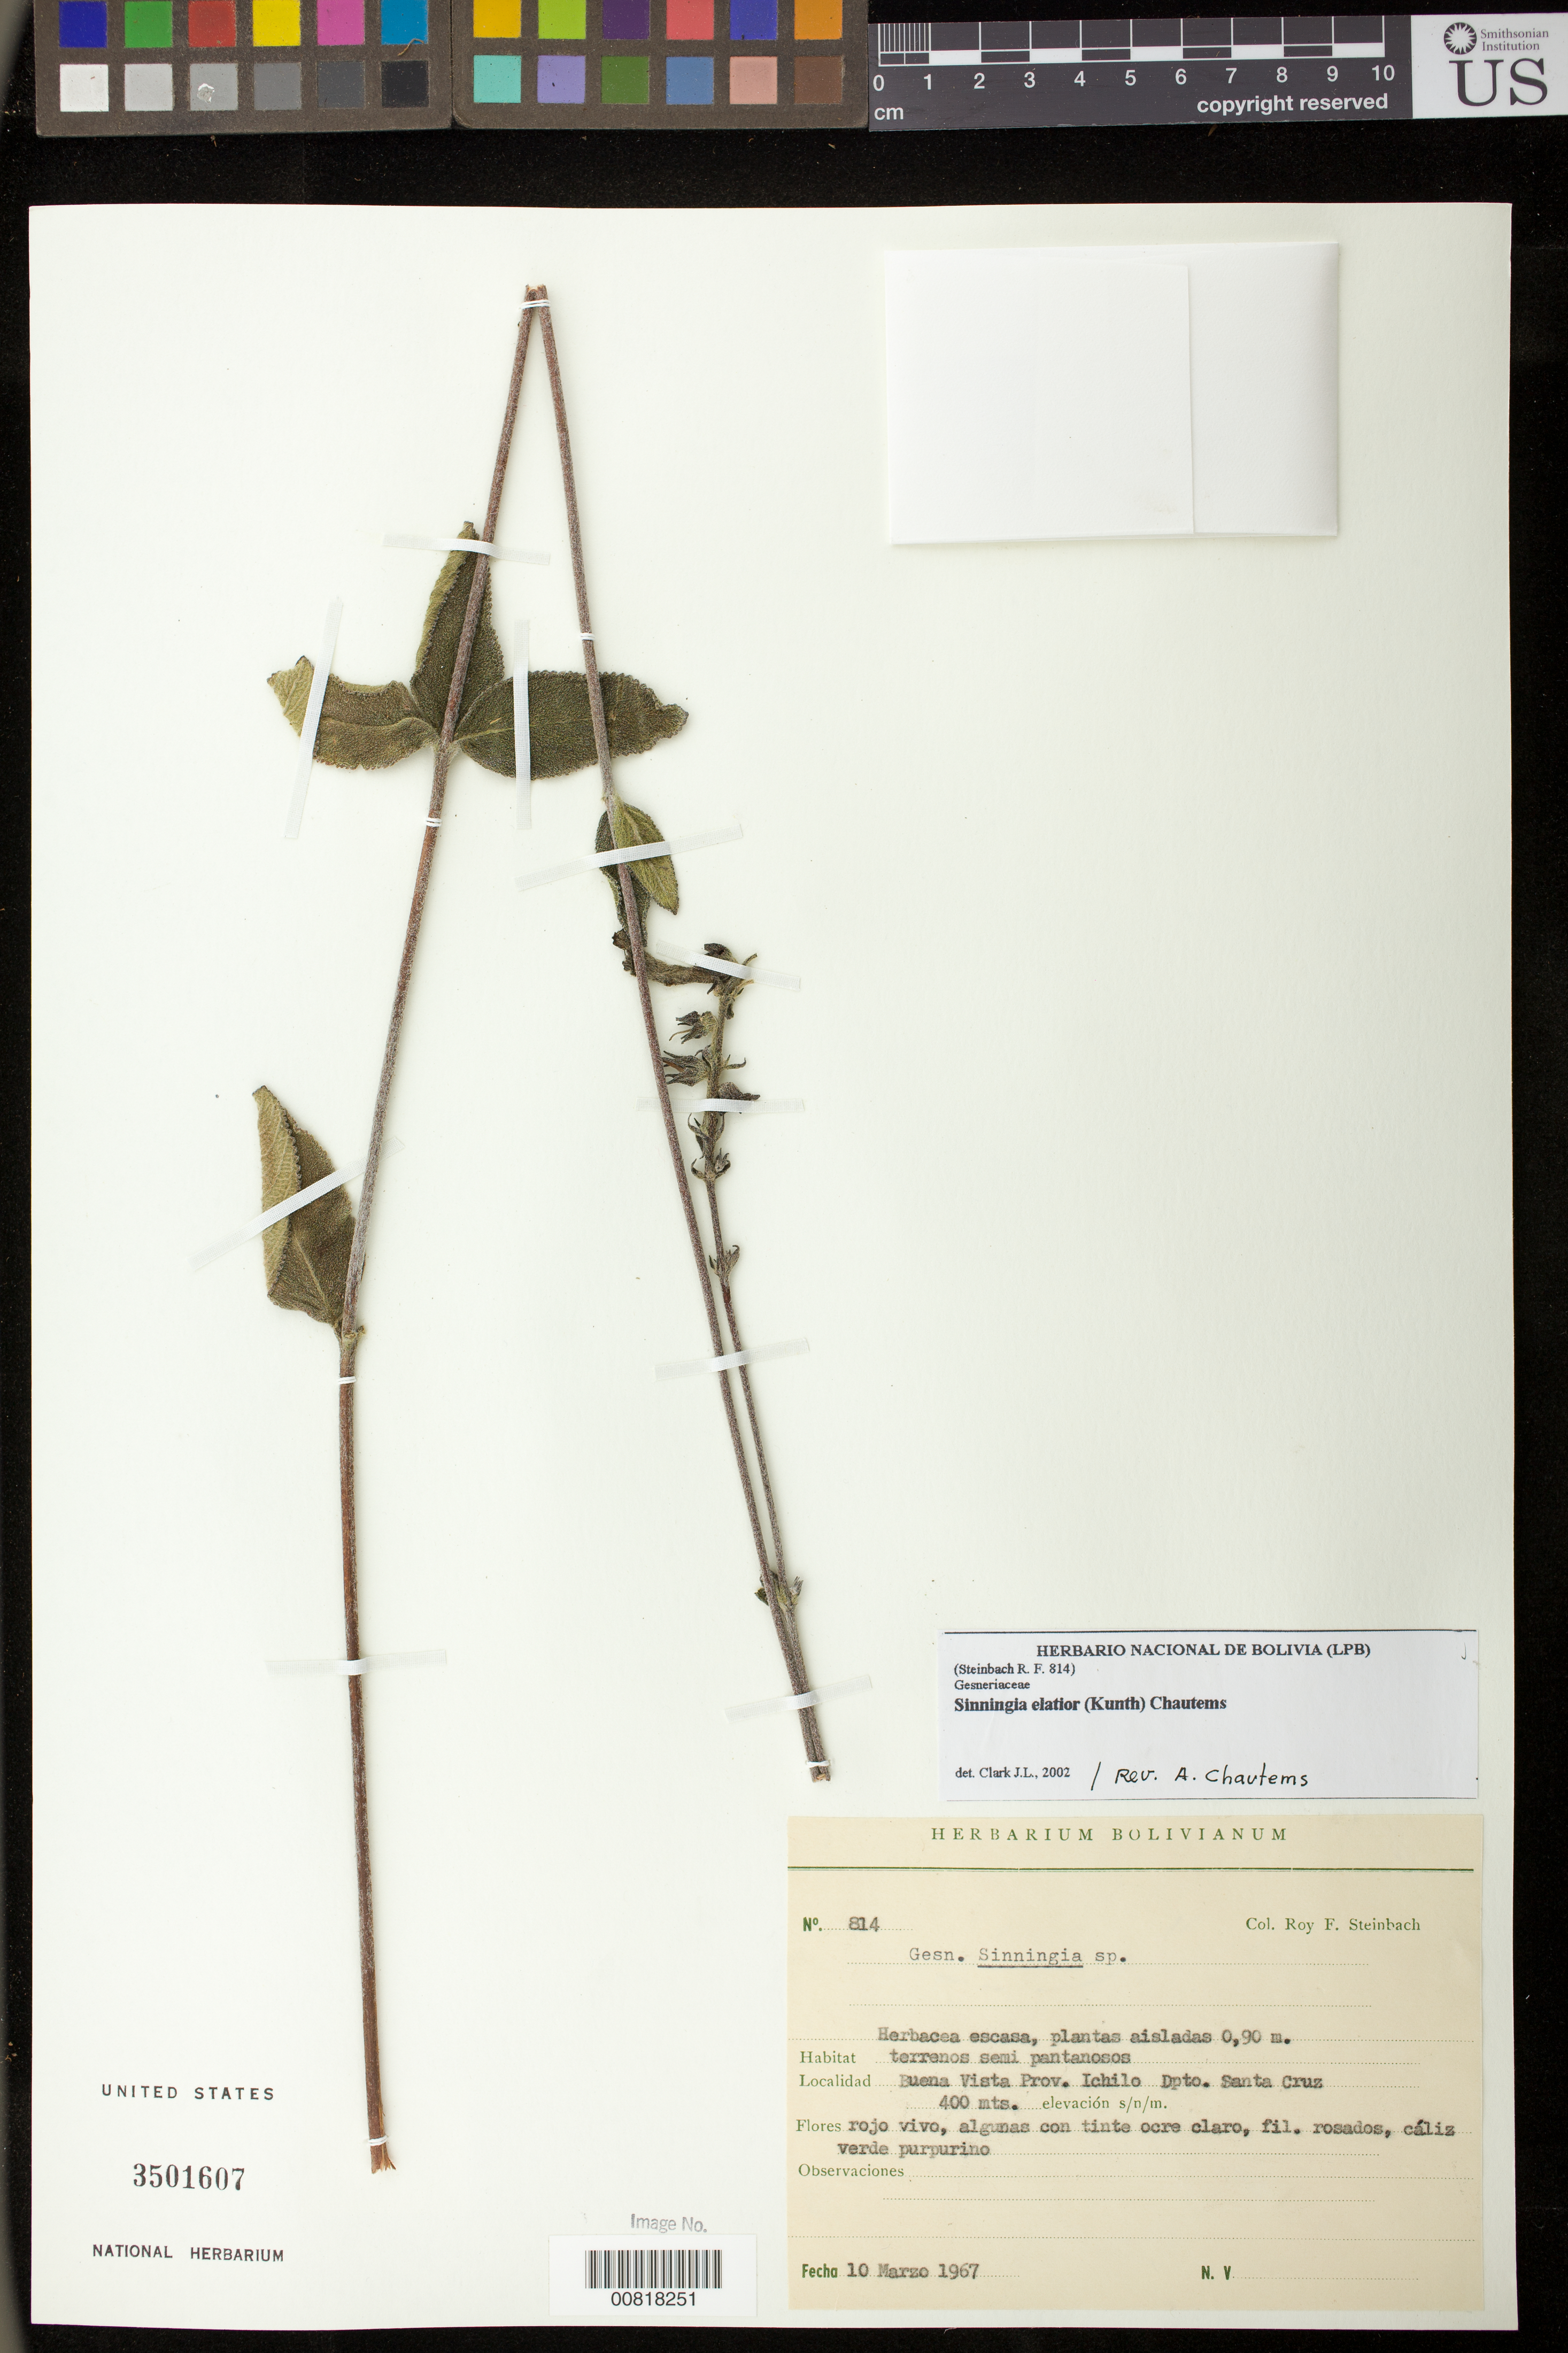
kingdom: Plantae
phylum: Tracheophyta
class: Magnoliopsida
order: Lamiales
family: Gesneriaceae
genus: Sinningia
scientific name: Sinningia elatior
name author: (Kunth) Chautems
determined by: Clark, J. L., (SEL), The Marie Selby Botanical Garden (UNITED STATES)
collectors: R. F. Steinbach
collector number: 814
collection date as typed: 10 Mar 1967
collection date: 1967-03-10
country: Bolivia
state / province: Santa Cruz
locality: Buena Vista, Prov. Ichilo, Dpto. Santa Cruz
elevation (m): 400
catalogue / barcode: US 3501607